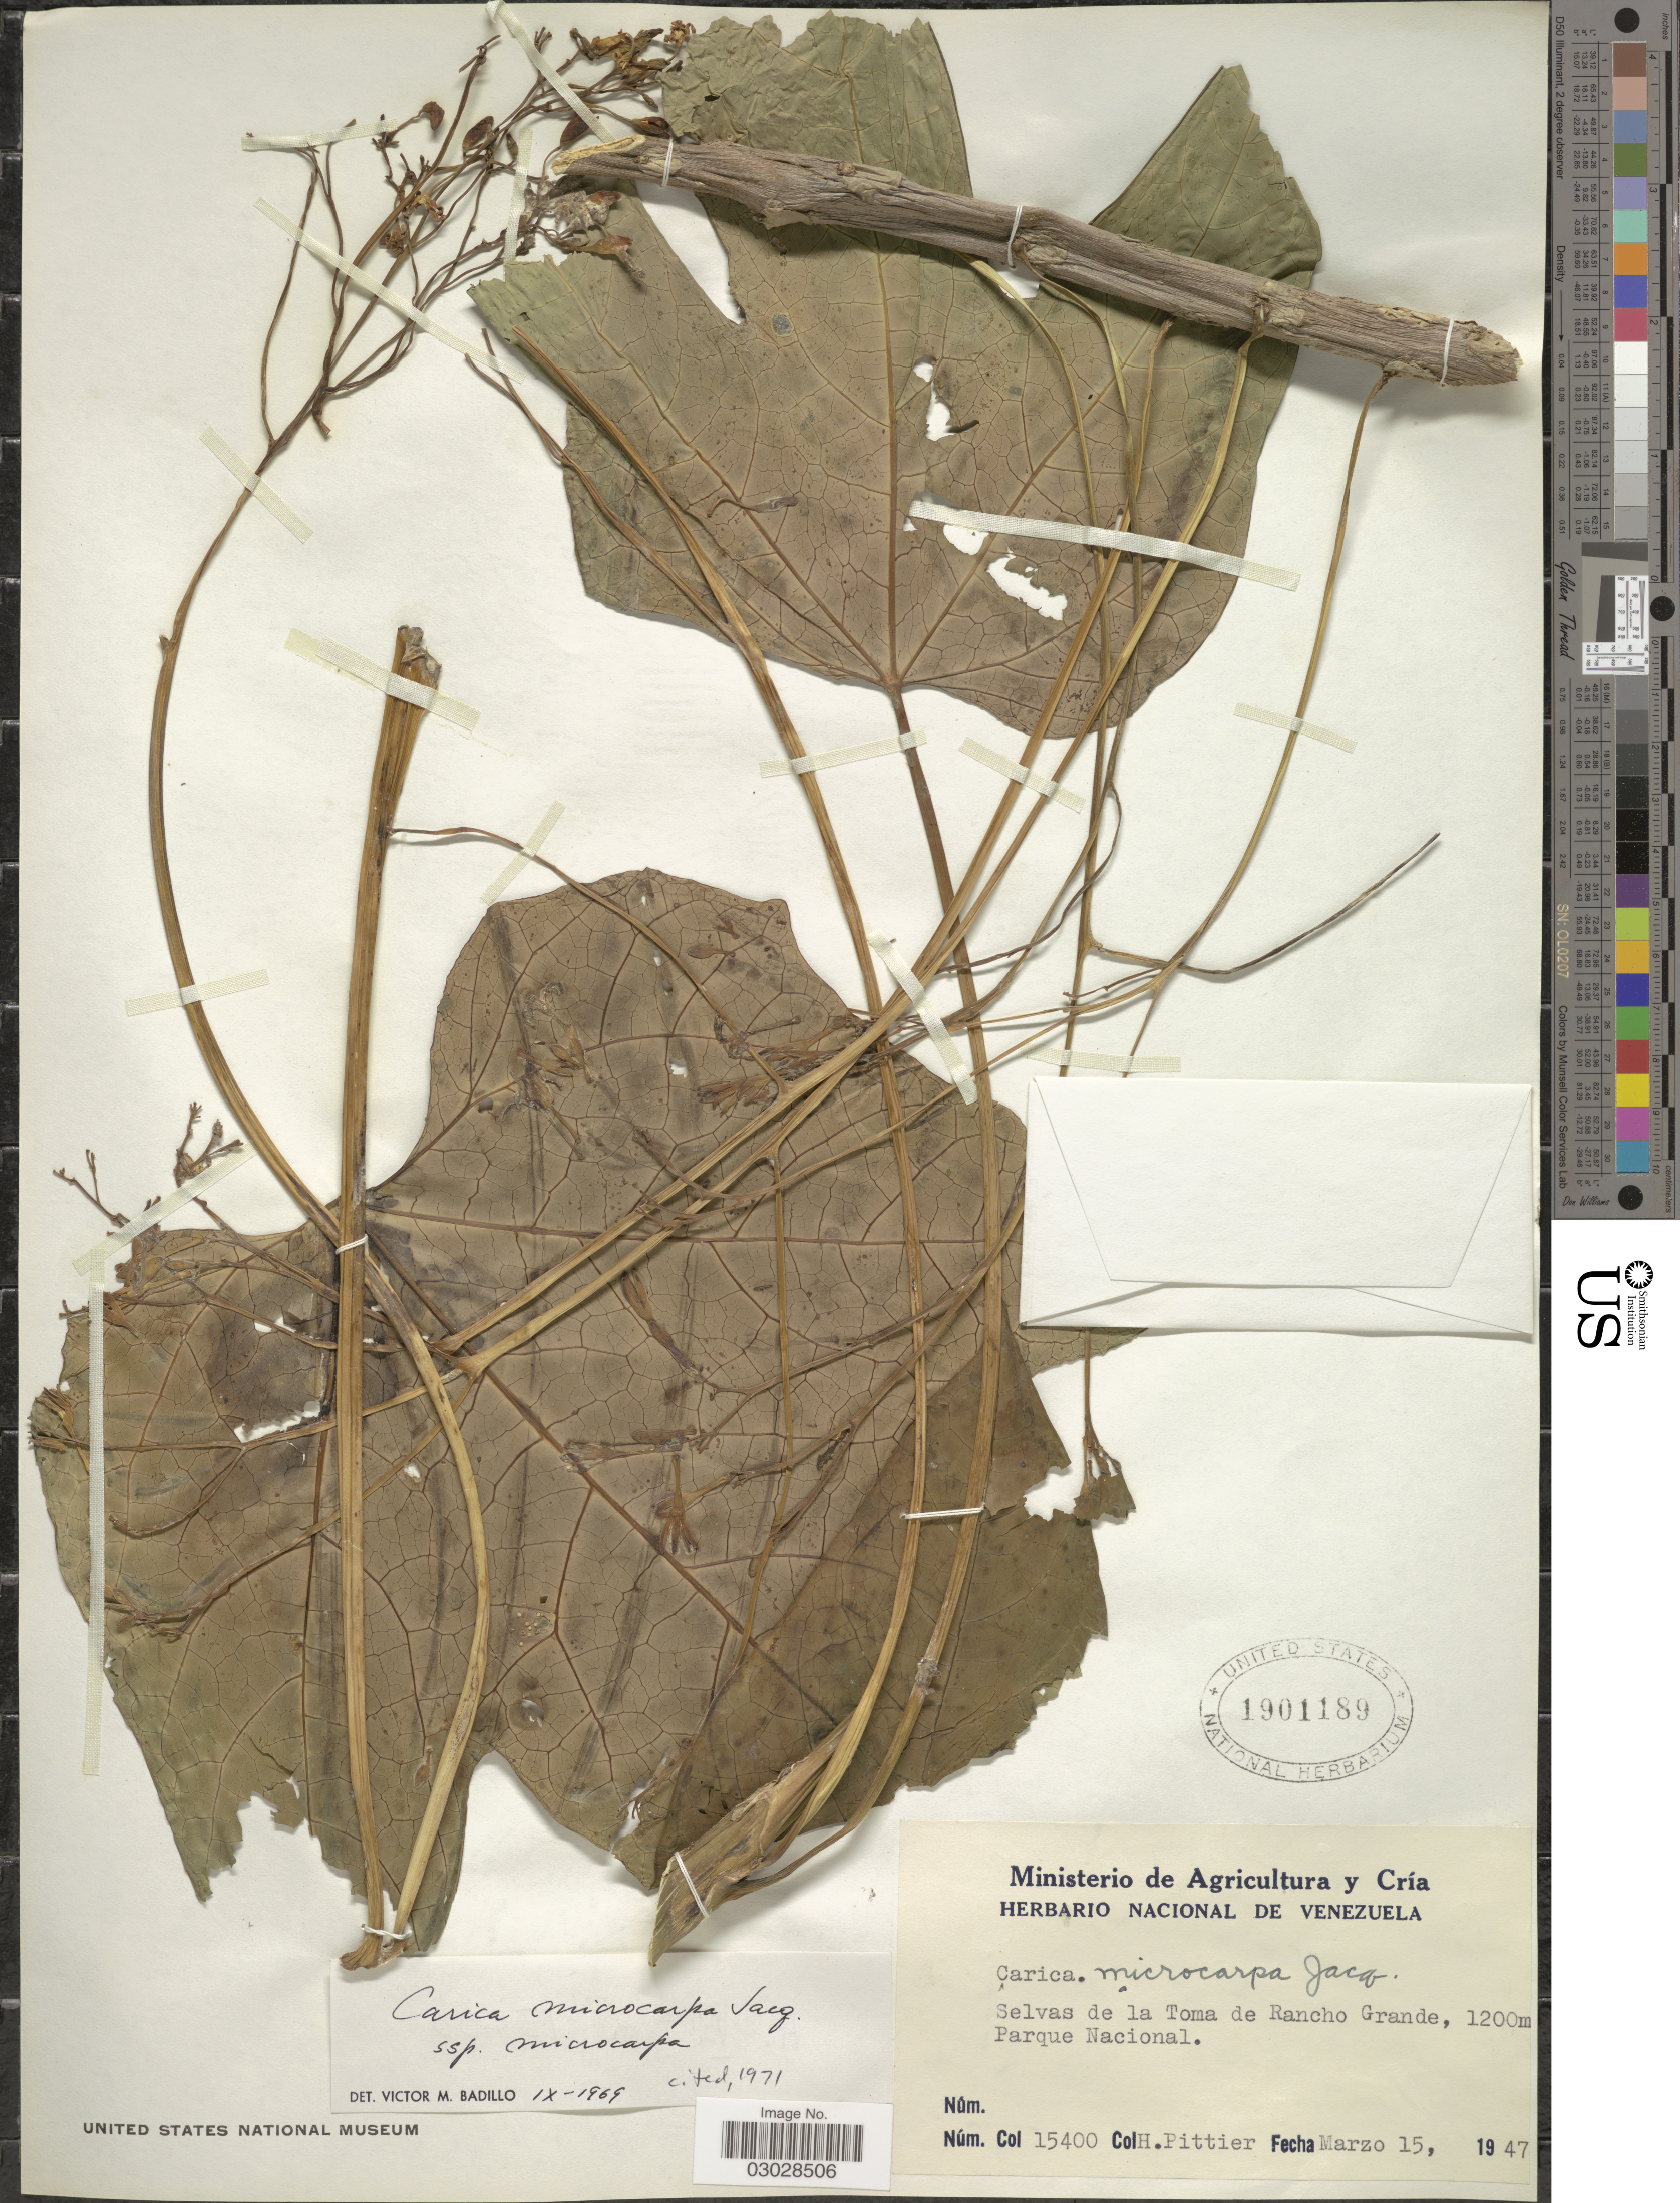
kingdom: Plantae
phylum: Tracheophyta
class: Magnoliopsida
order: Brassicales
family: Caricaceae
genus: Vasconcellea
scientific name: Vasconcellea microcarpa subsp. microcarpa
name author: (Jacq.) A. DC.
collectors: H. F. Pittier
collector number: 15400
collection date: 1947-03-15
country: Venezuela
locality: Selvas de la Toma de Rancho Grande, Parque Nacional.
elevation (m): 1200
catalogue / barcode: US 1901189